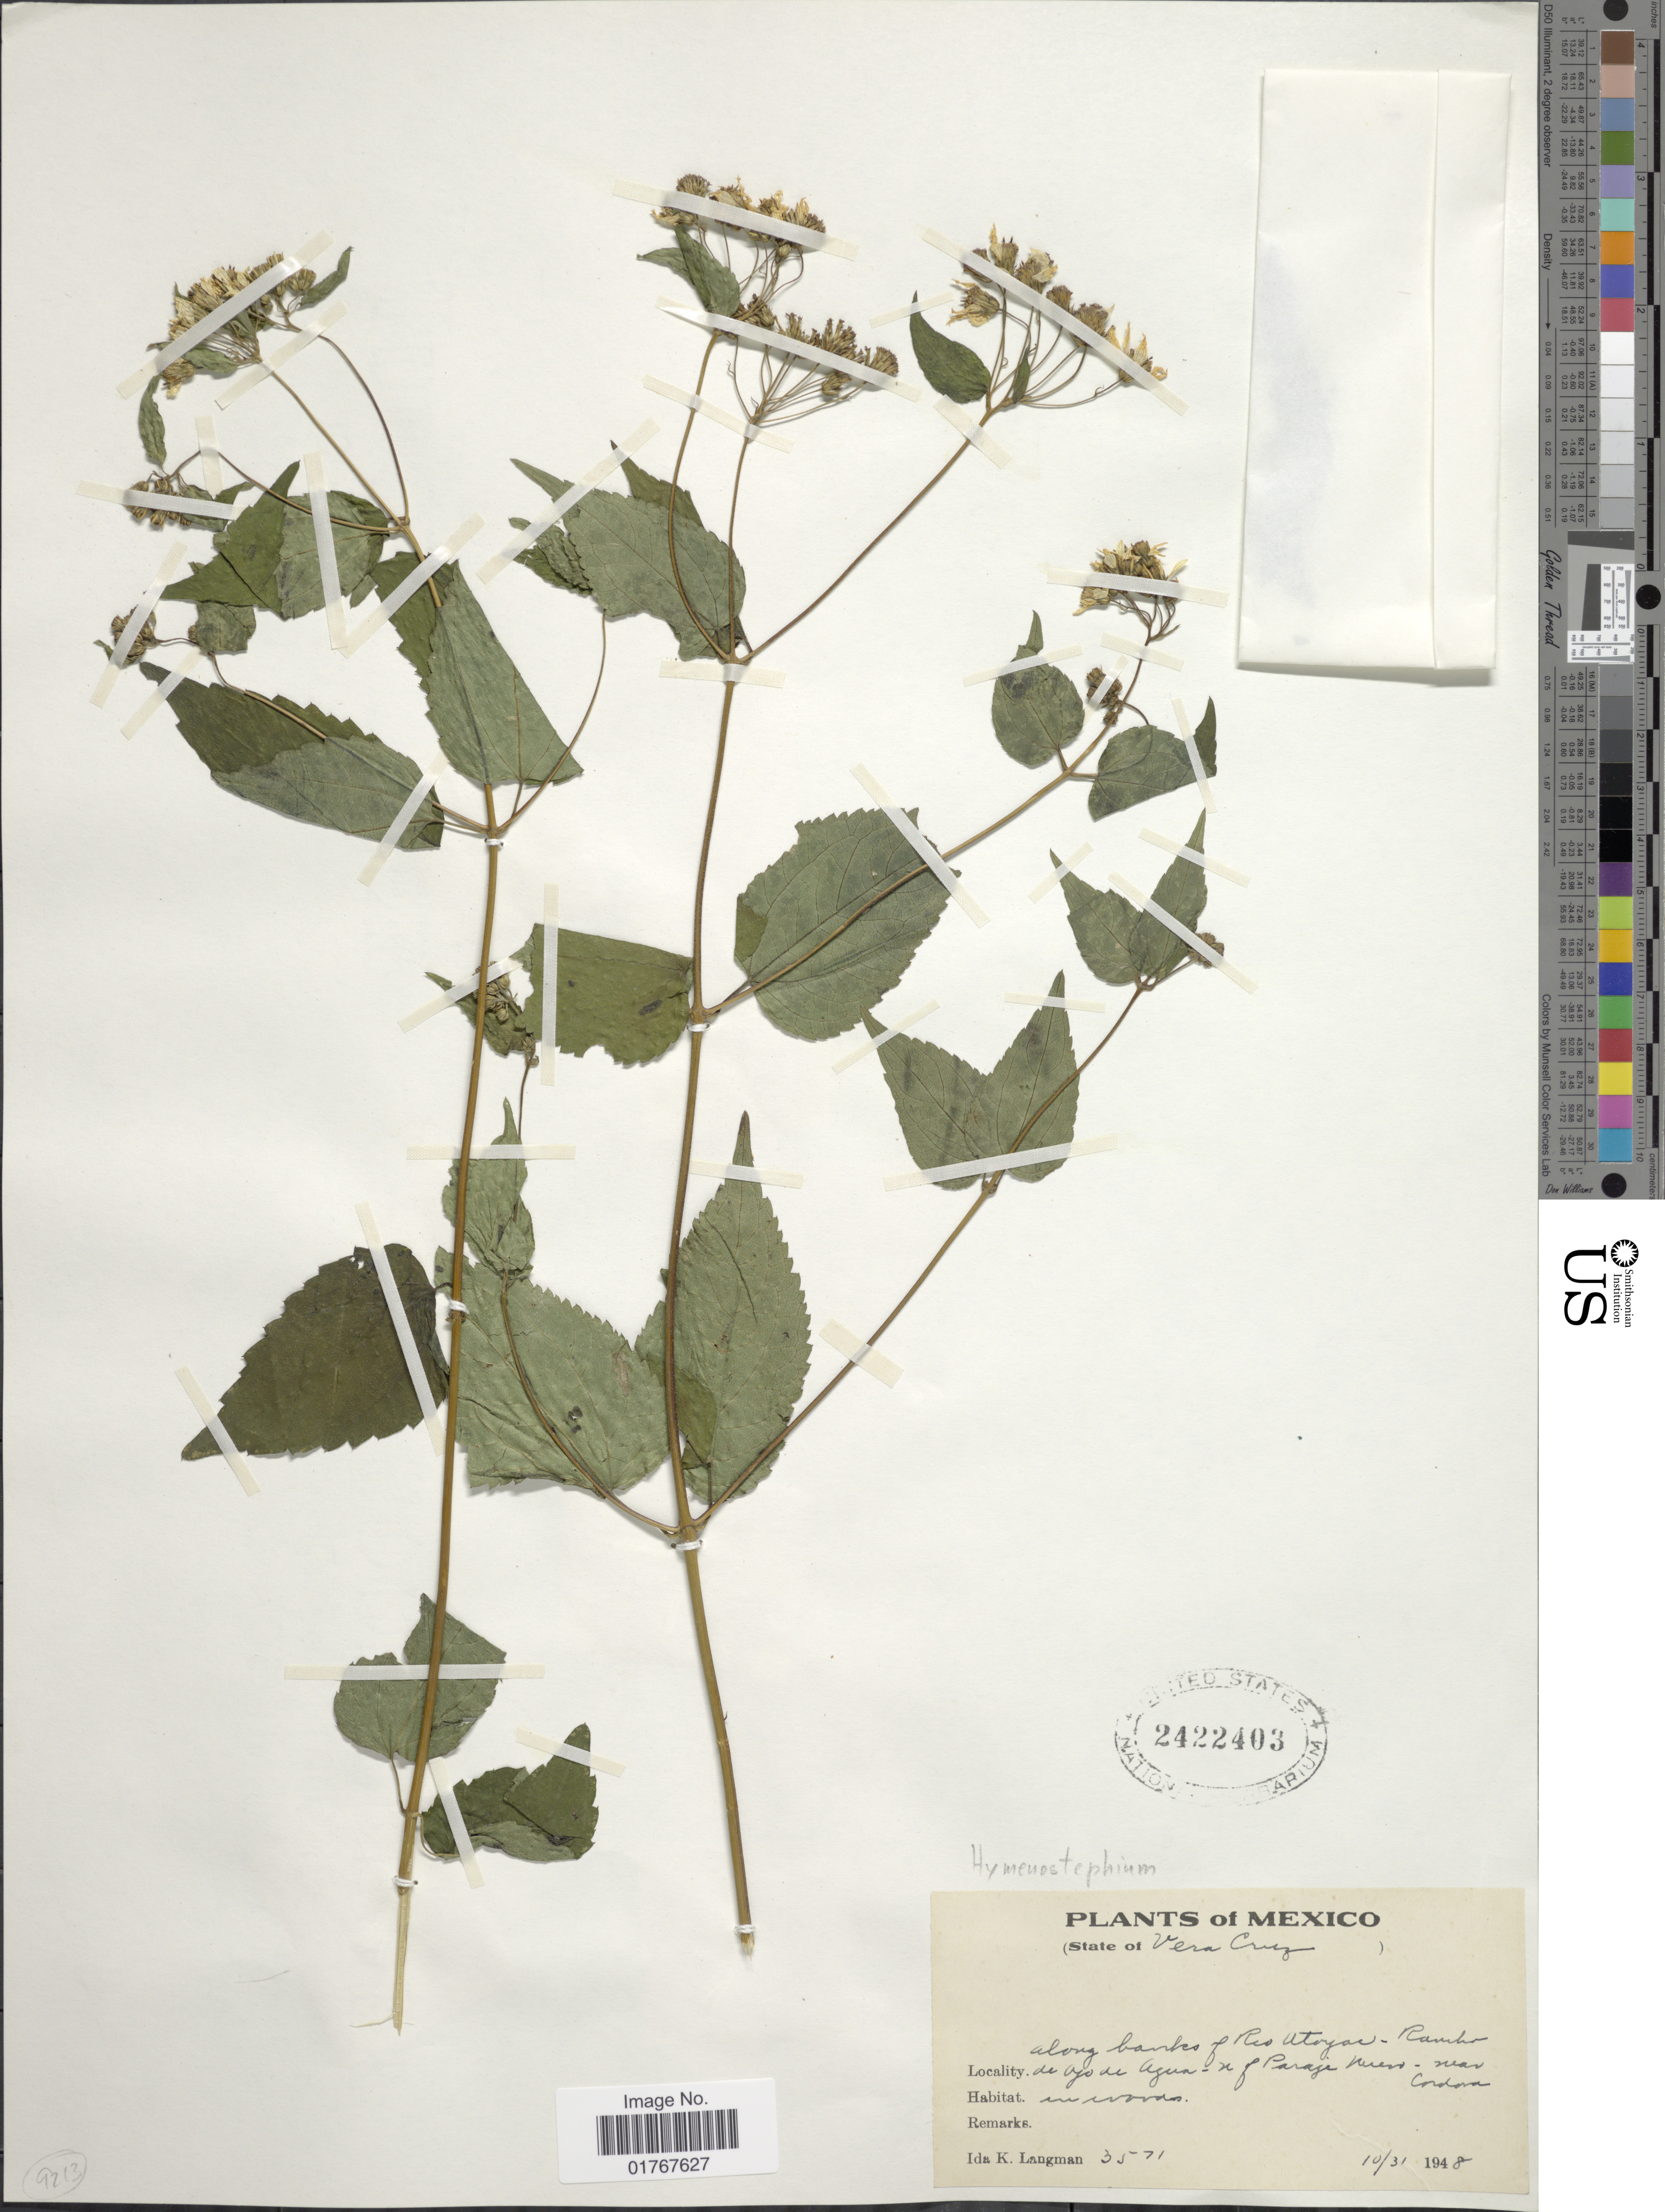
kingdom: Plantae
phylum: Tracheophyta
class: Magnoliopsida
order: Asterales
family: Asteraceae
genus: Viguiera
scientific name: Viguiera cordata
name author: (Hook. & Arn.) D'Arcy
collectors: I. K. Langman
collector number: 3571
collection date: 1948-10-31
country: Mexico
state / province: Veracruz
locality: Vera Cruz, along banks of Res Utoyas-Rancho de Ojo de Agua - n of Paraje Nuevo - near Cordova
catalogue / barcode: US 2422403